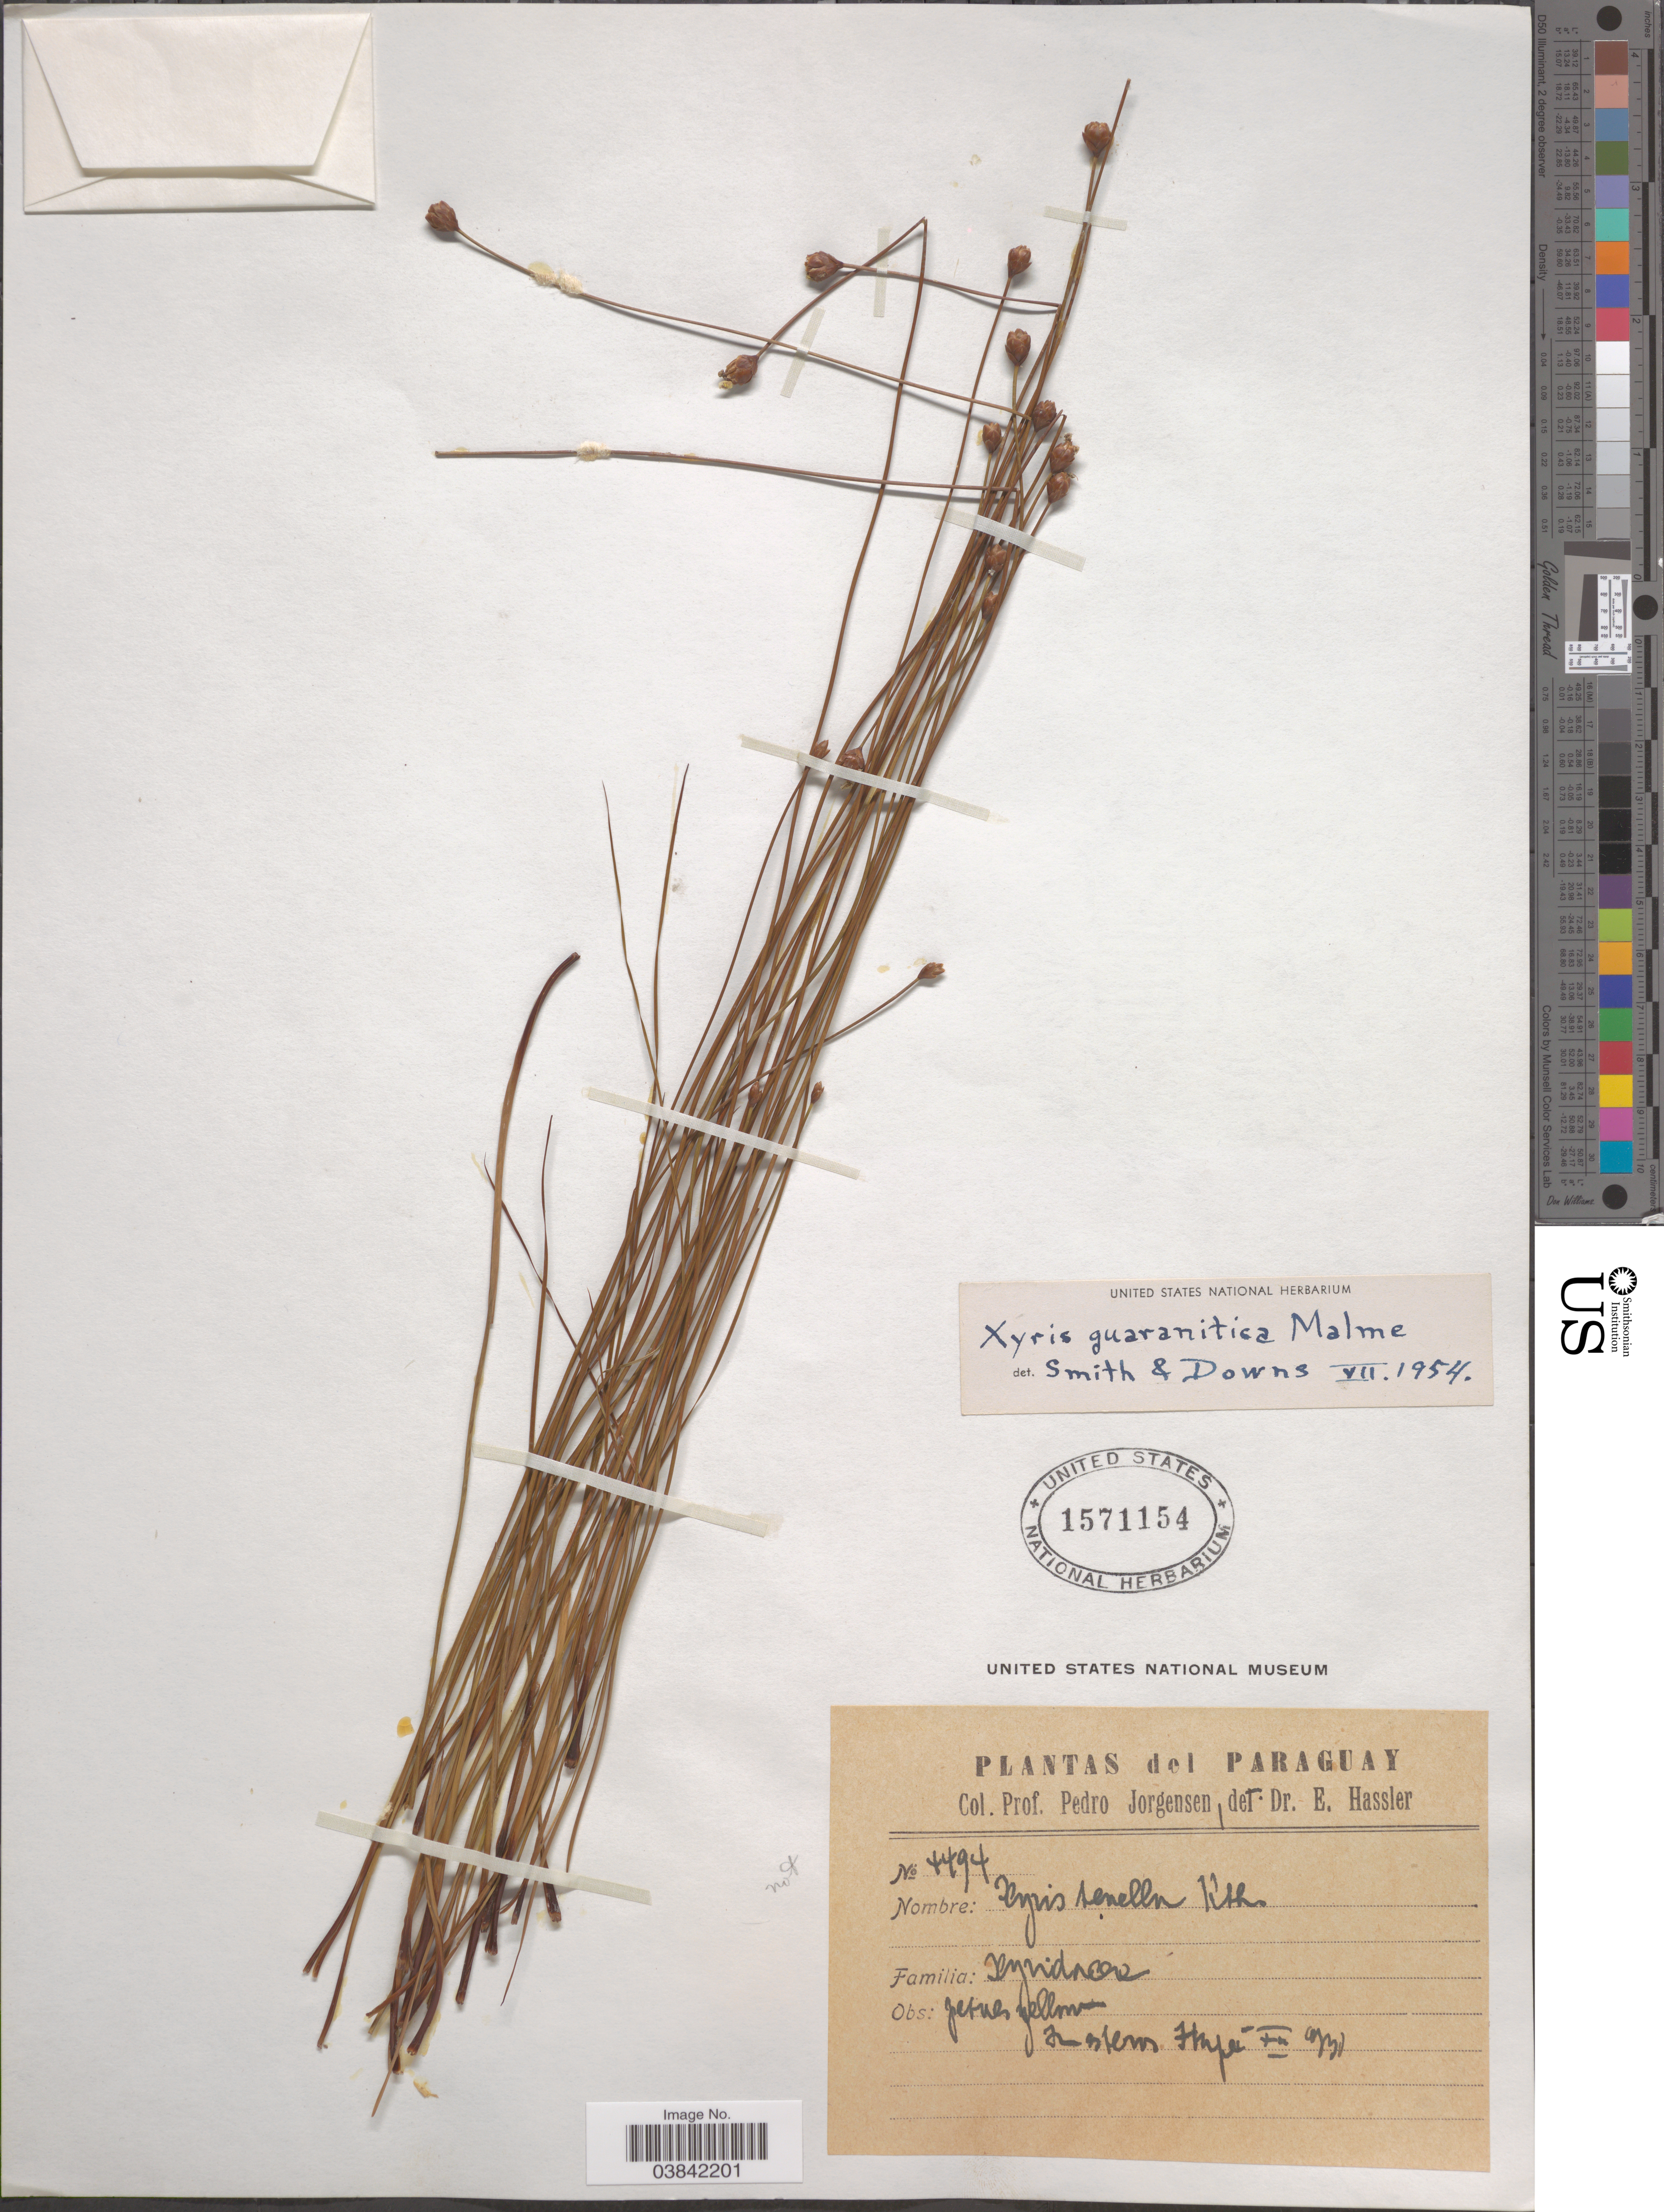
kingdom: Plantae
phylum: Tracheophyta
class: Liliopsida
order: Poales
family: Xyridaceae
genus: Xyris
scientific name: Xyris guaranitica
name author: Malme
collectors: P. Jörgensen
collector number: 4494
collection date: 1930-12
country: Paraguay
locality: In esteros [interpreted] Itapé.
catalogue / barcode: US 1571154